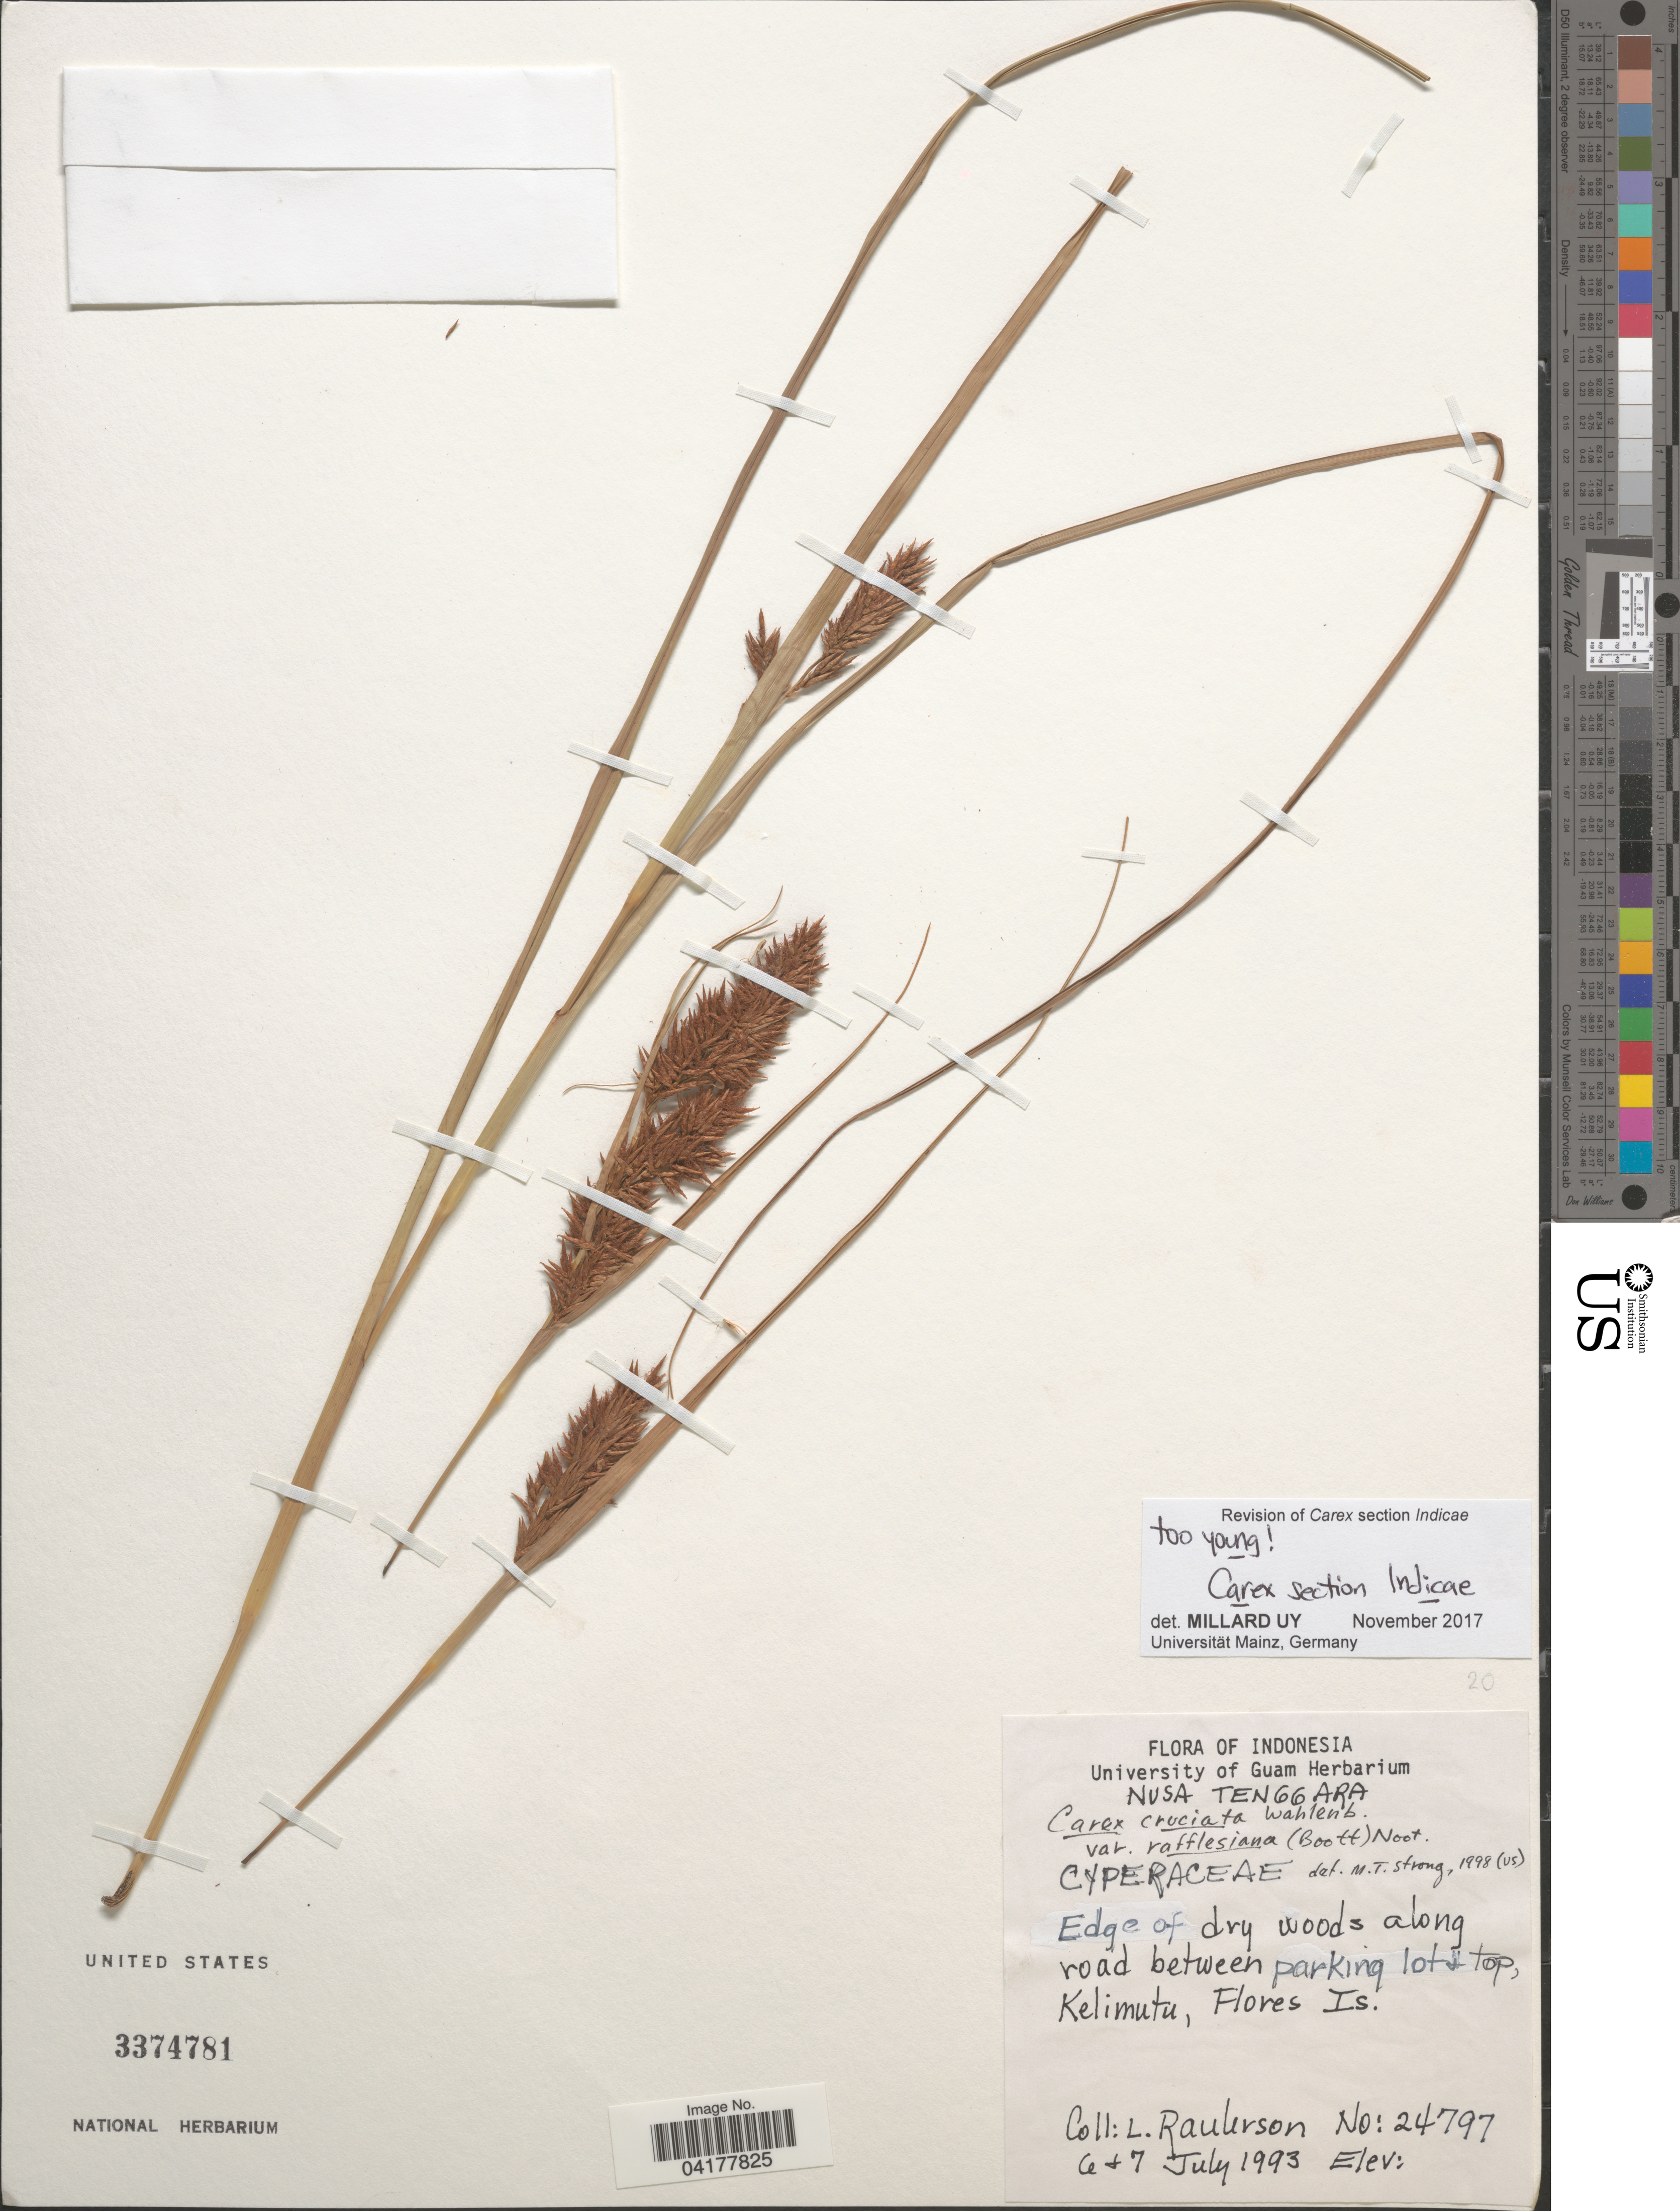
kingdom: Plantae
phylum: Tracheophyta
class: Liliopsida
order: Poales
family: Cyperaceae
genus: Carex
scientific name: Carex rafflesiana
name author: Boott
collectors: L. Raulerson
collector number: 24797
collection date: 1993-07-06/1993-07-07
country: Indonesia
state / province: Nusa Tenggara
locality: Kelimutu, Flores Is.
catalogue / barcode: US 3374781